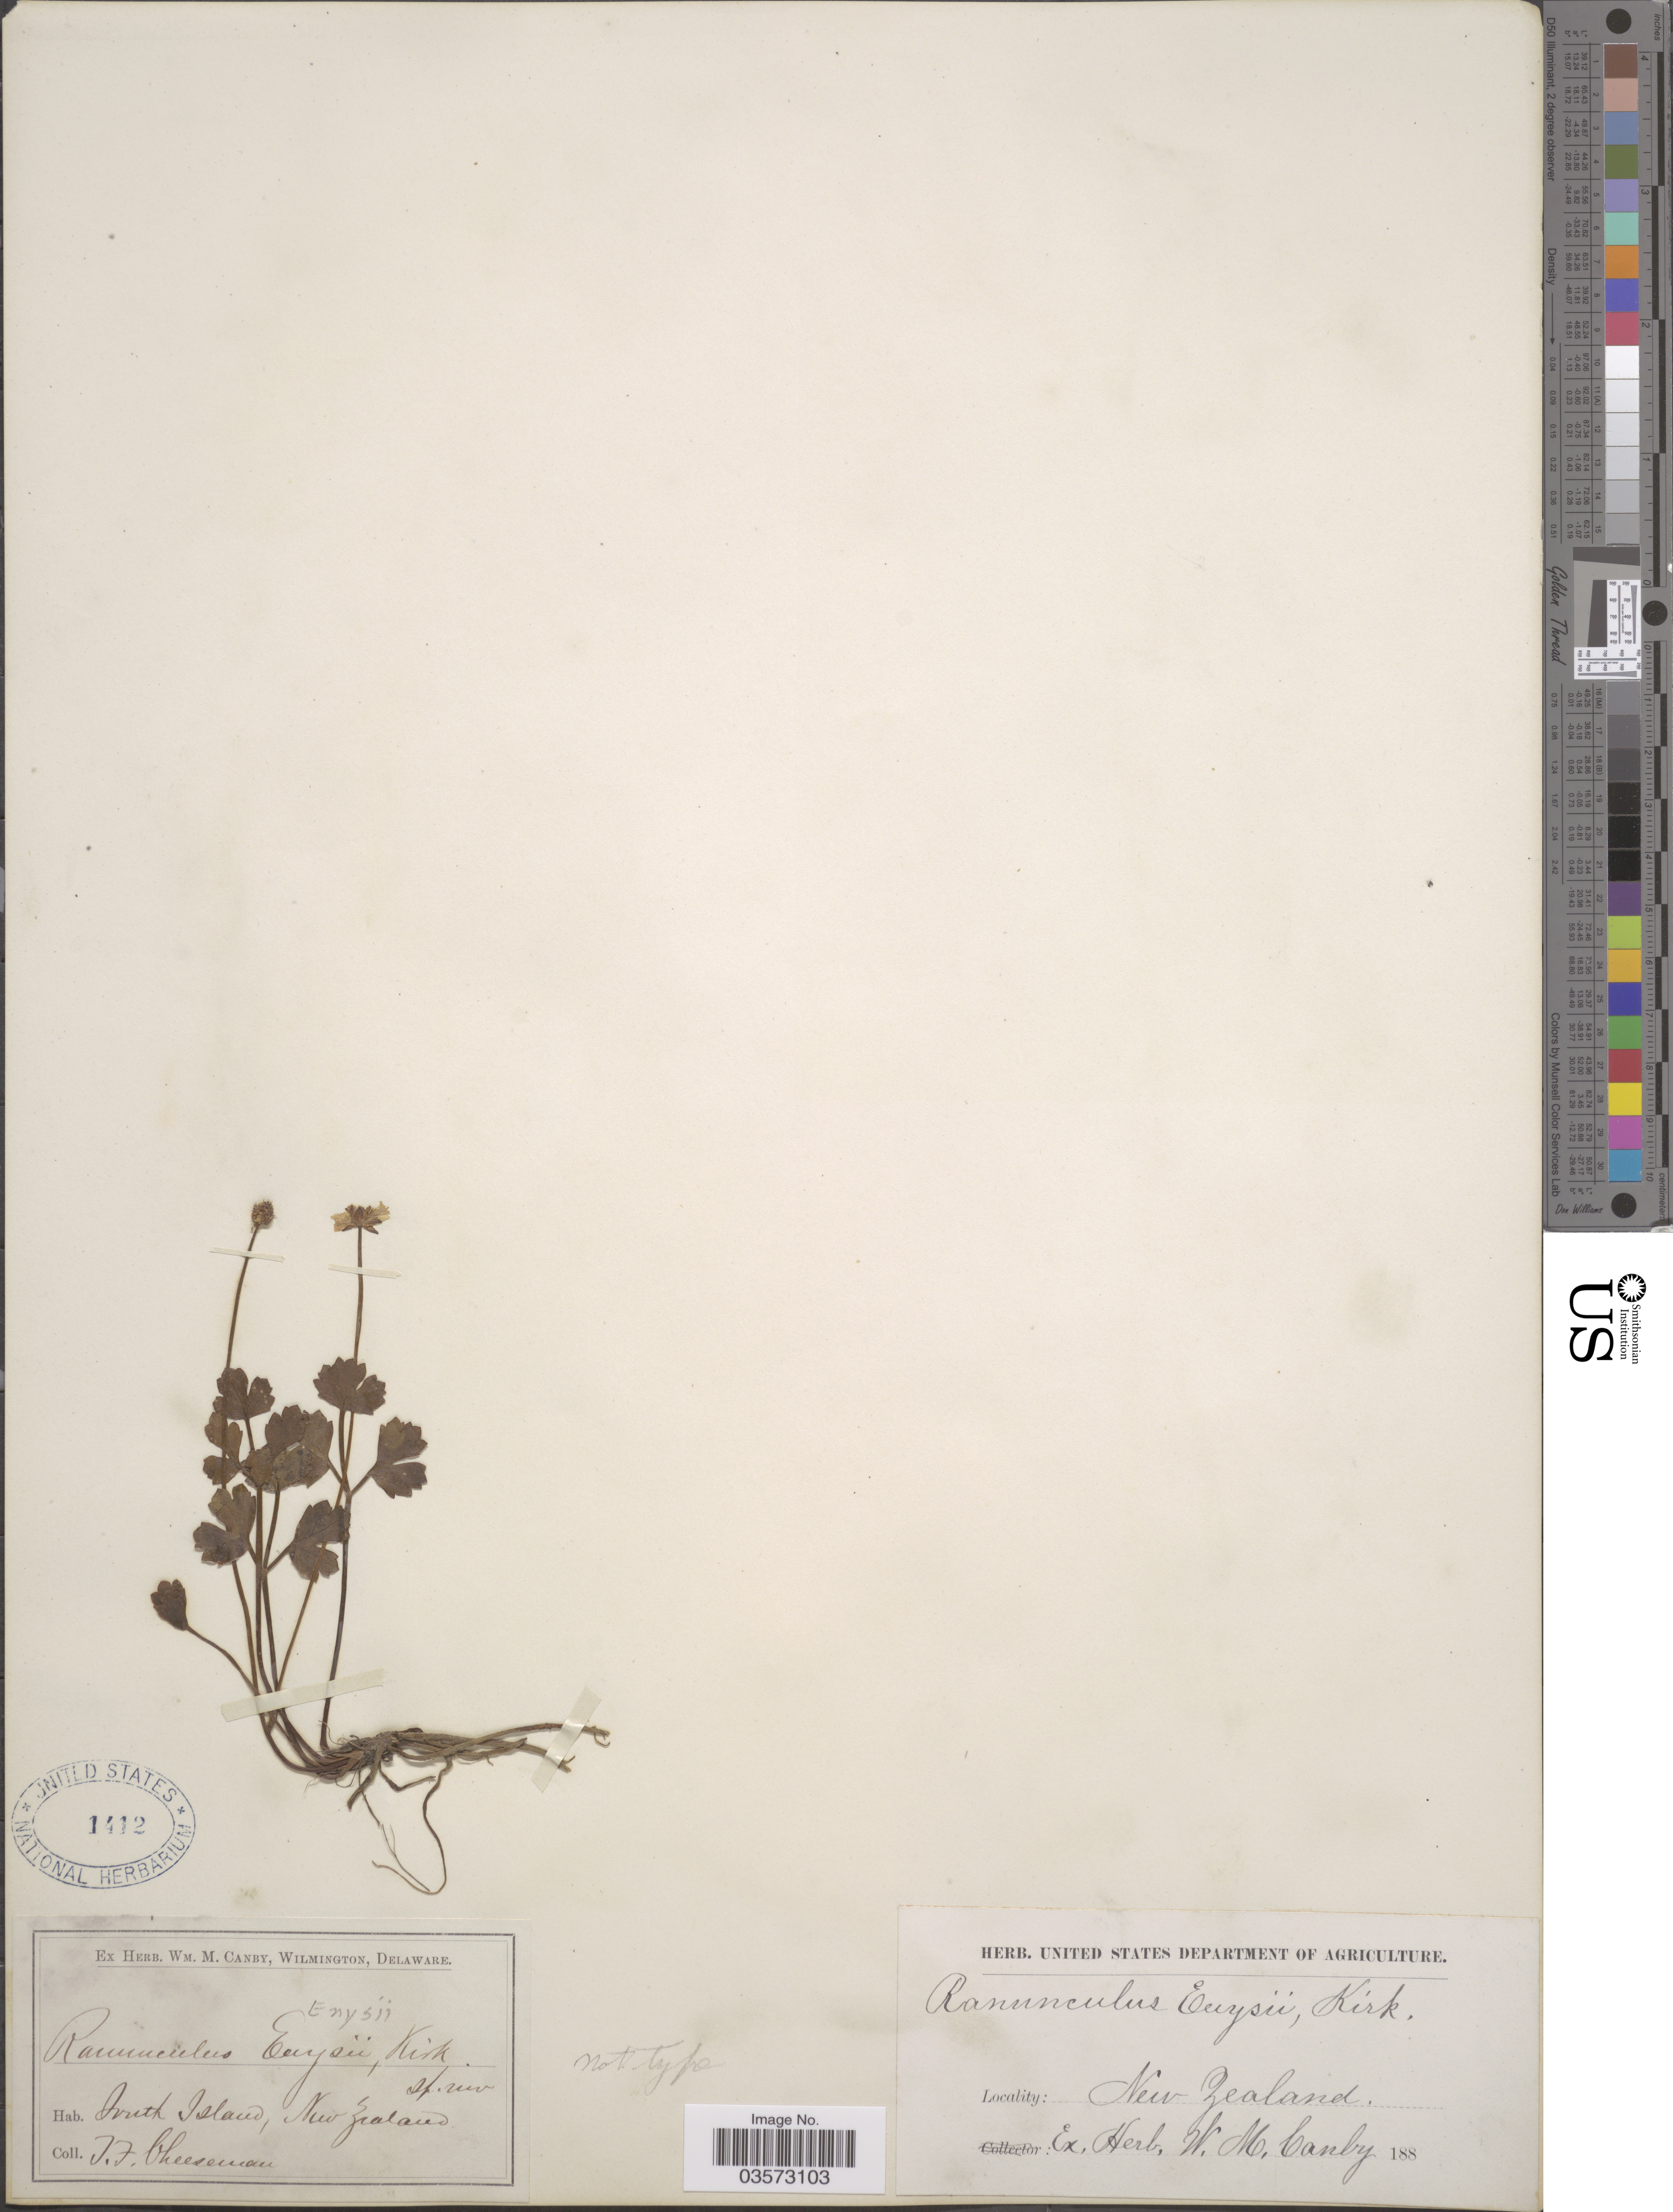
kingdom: Plantae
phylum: Tracheophyta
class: Magnoliopsida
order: Ranunculales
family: Ranunculaceae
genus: Ranunculus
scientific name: Ranunculus enysii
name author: Kirk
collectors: T. F. Cheeseman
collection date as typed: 188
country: New Zealand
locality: South Island.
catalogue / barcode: US 1412